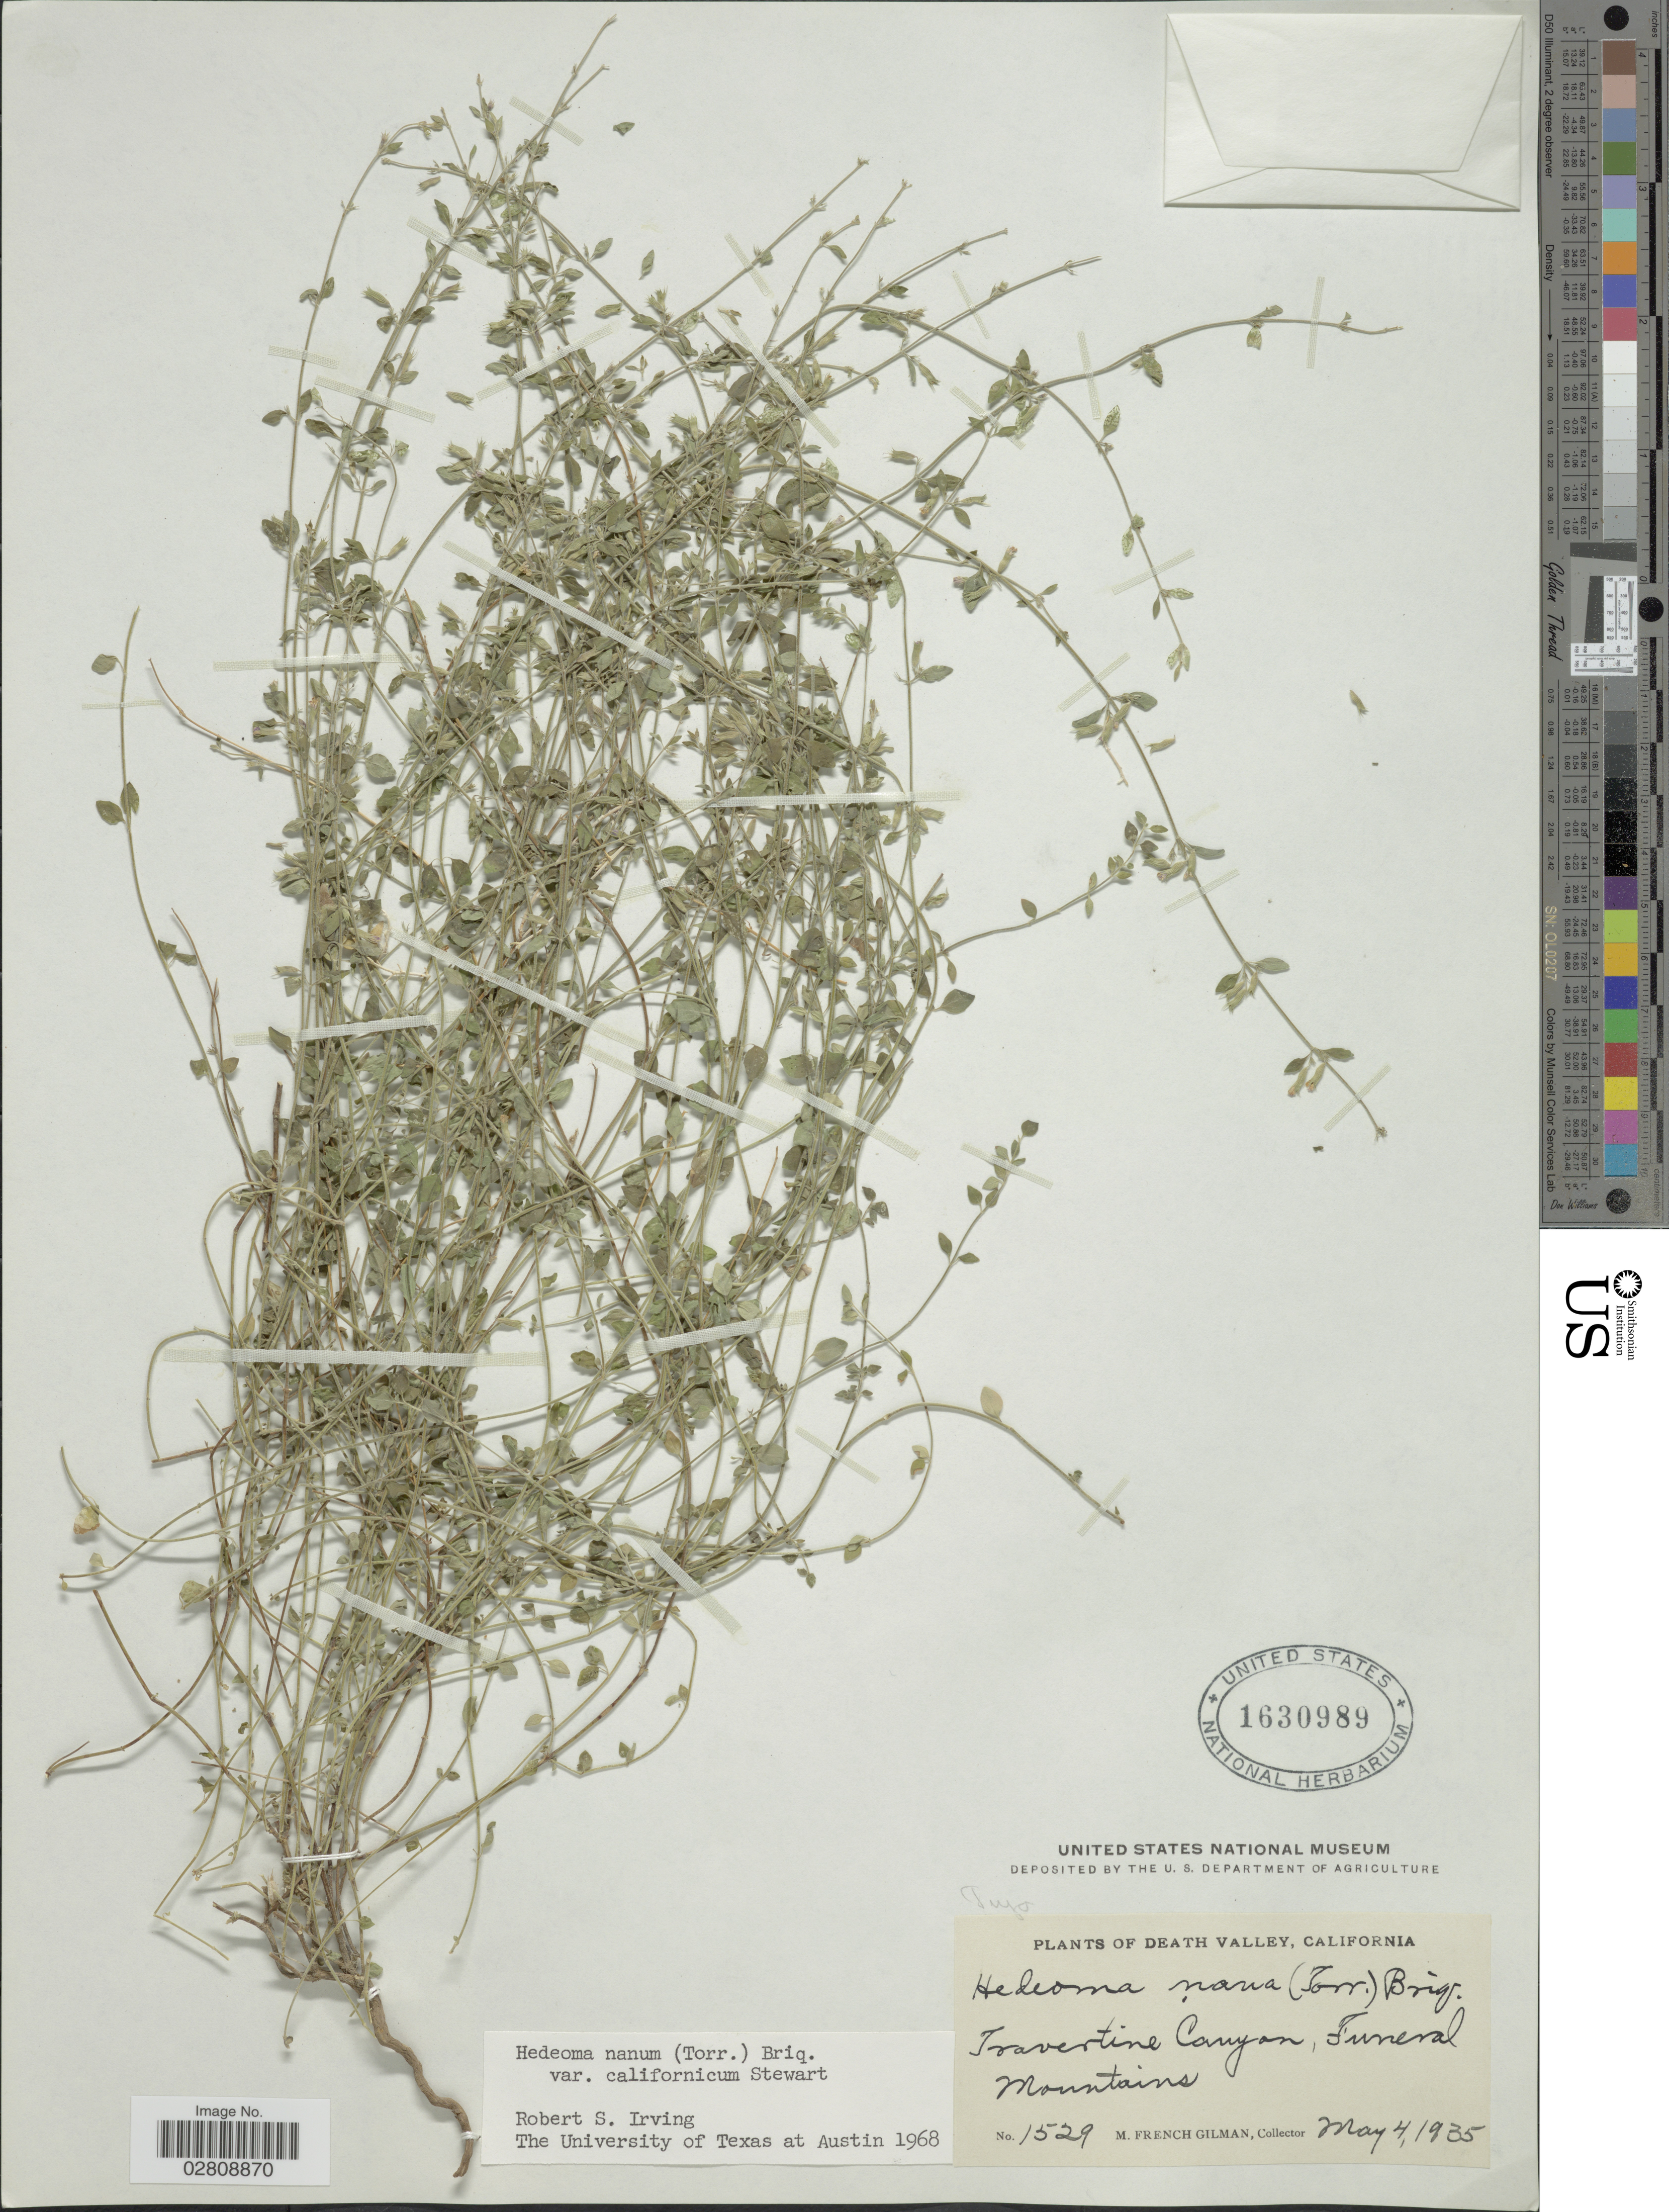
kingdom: Plantae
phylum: Tracheophyta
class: Magnoliopsida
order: Lamiales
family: Lamiaceae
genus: Hedeoma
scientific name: Hedeoma nana subsp. californica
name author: W.S. Stewart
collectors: M. F. Gilman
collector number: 1529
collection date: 1935-05-04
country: United States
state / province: California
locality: Death Valley. Travertine Canyon, Funeral Mountains.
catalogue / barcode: US 1630989